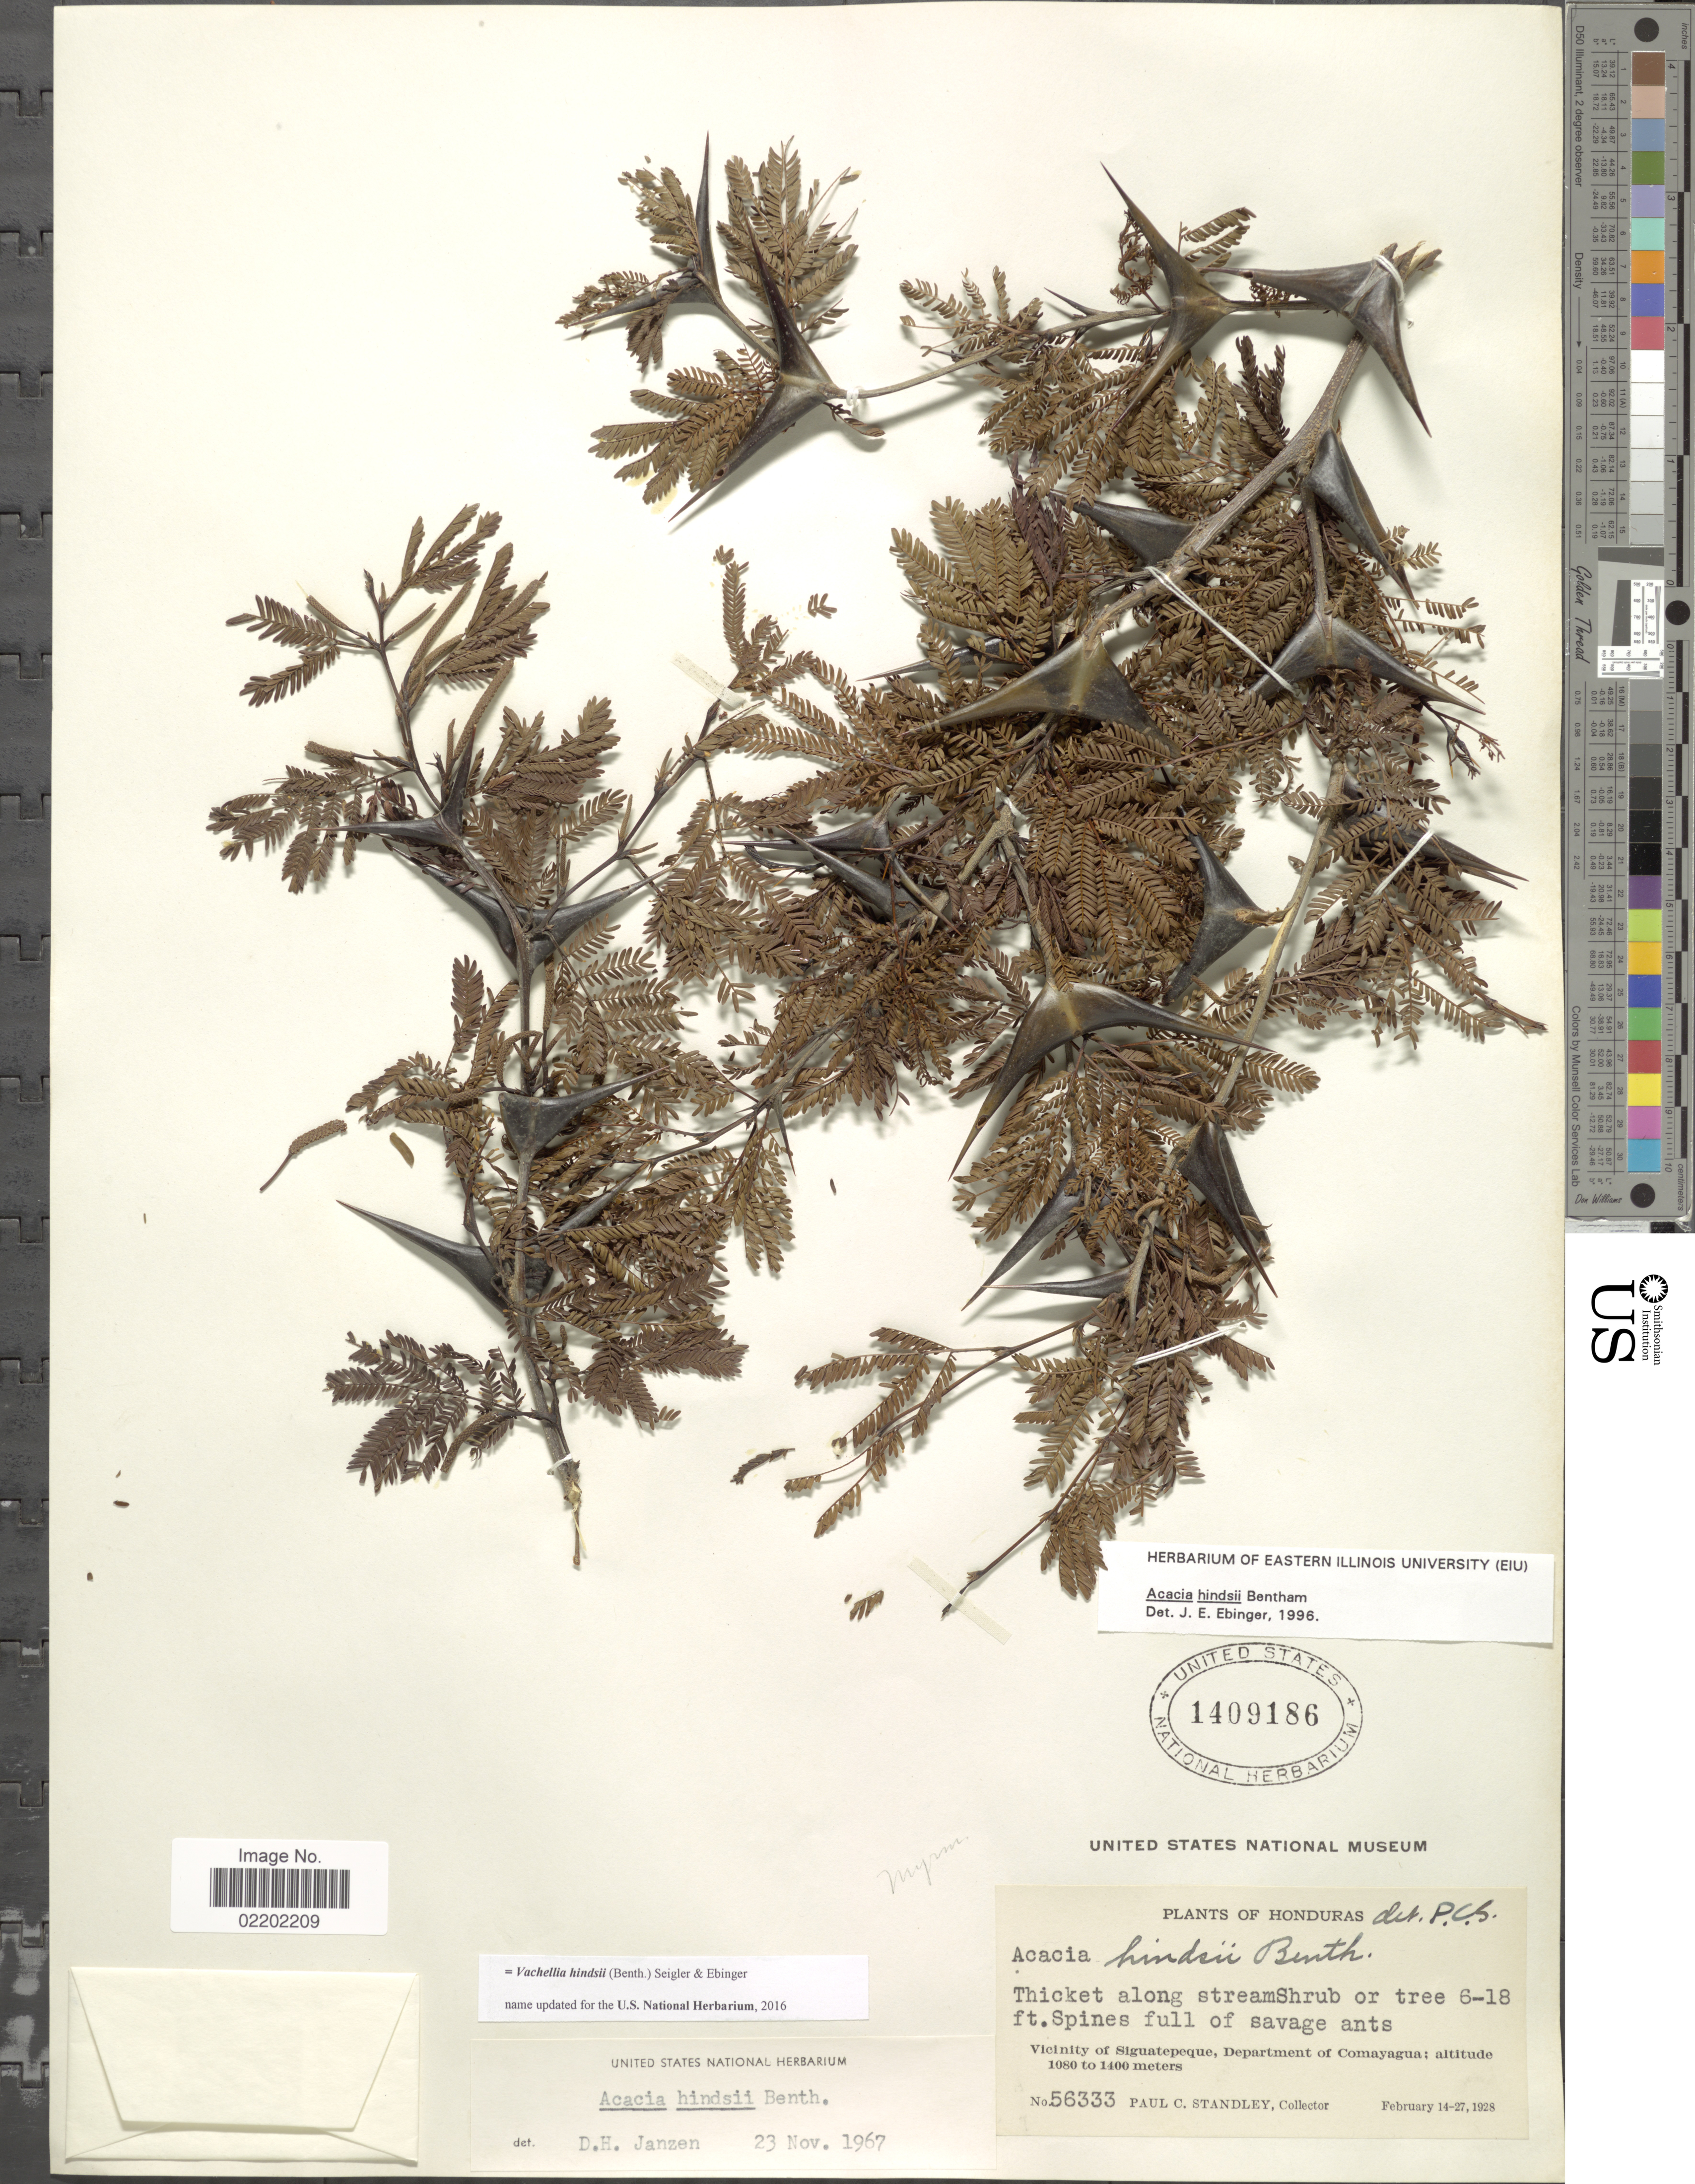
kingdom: Plantae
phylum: Tracheophyta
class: Magnoliopsida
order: Fabales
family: Fabaceae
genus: Vachellia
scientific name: Vachellia hindsii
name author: (Benth.) Seigler & Ebinger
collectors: P. C. Standley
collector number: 56333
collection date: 1928-02-14/1928-02-27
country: Honduras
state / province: Comayagua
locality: Thicket along stream, spines full of savage ants, Vicinity of Siguatepeque, Department of Comayagua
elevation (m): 1080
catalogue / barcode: US 1409186